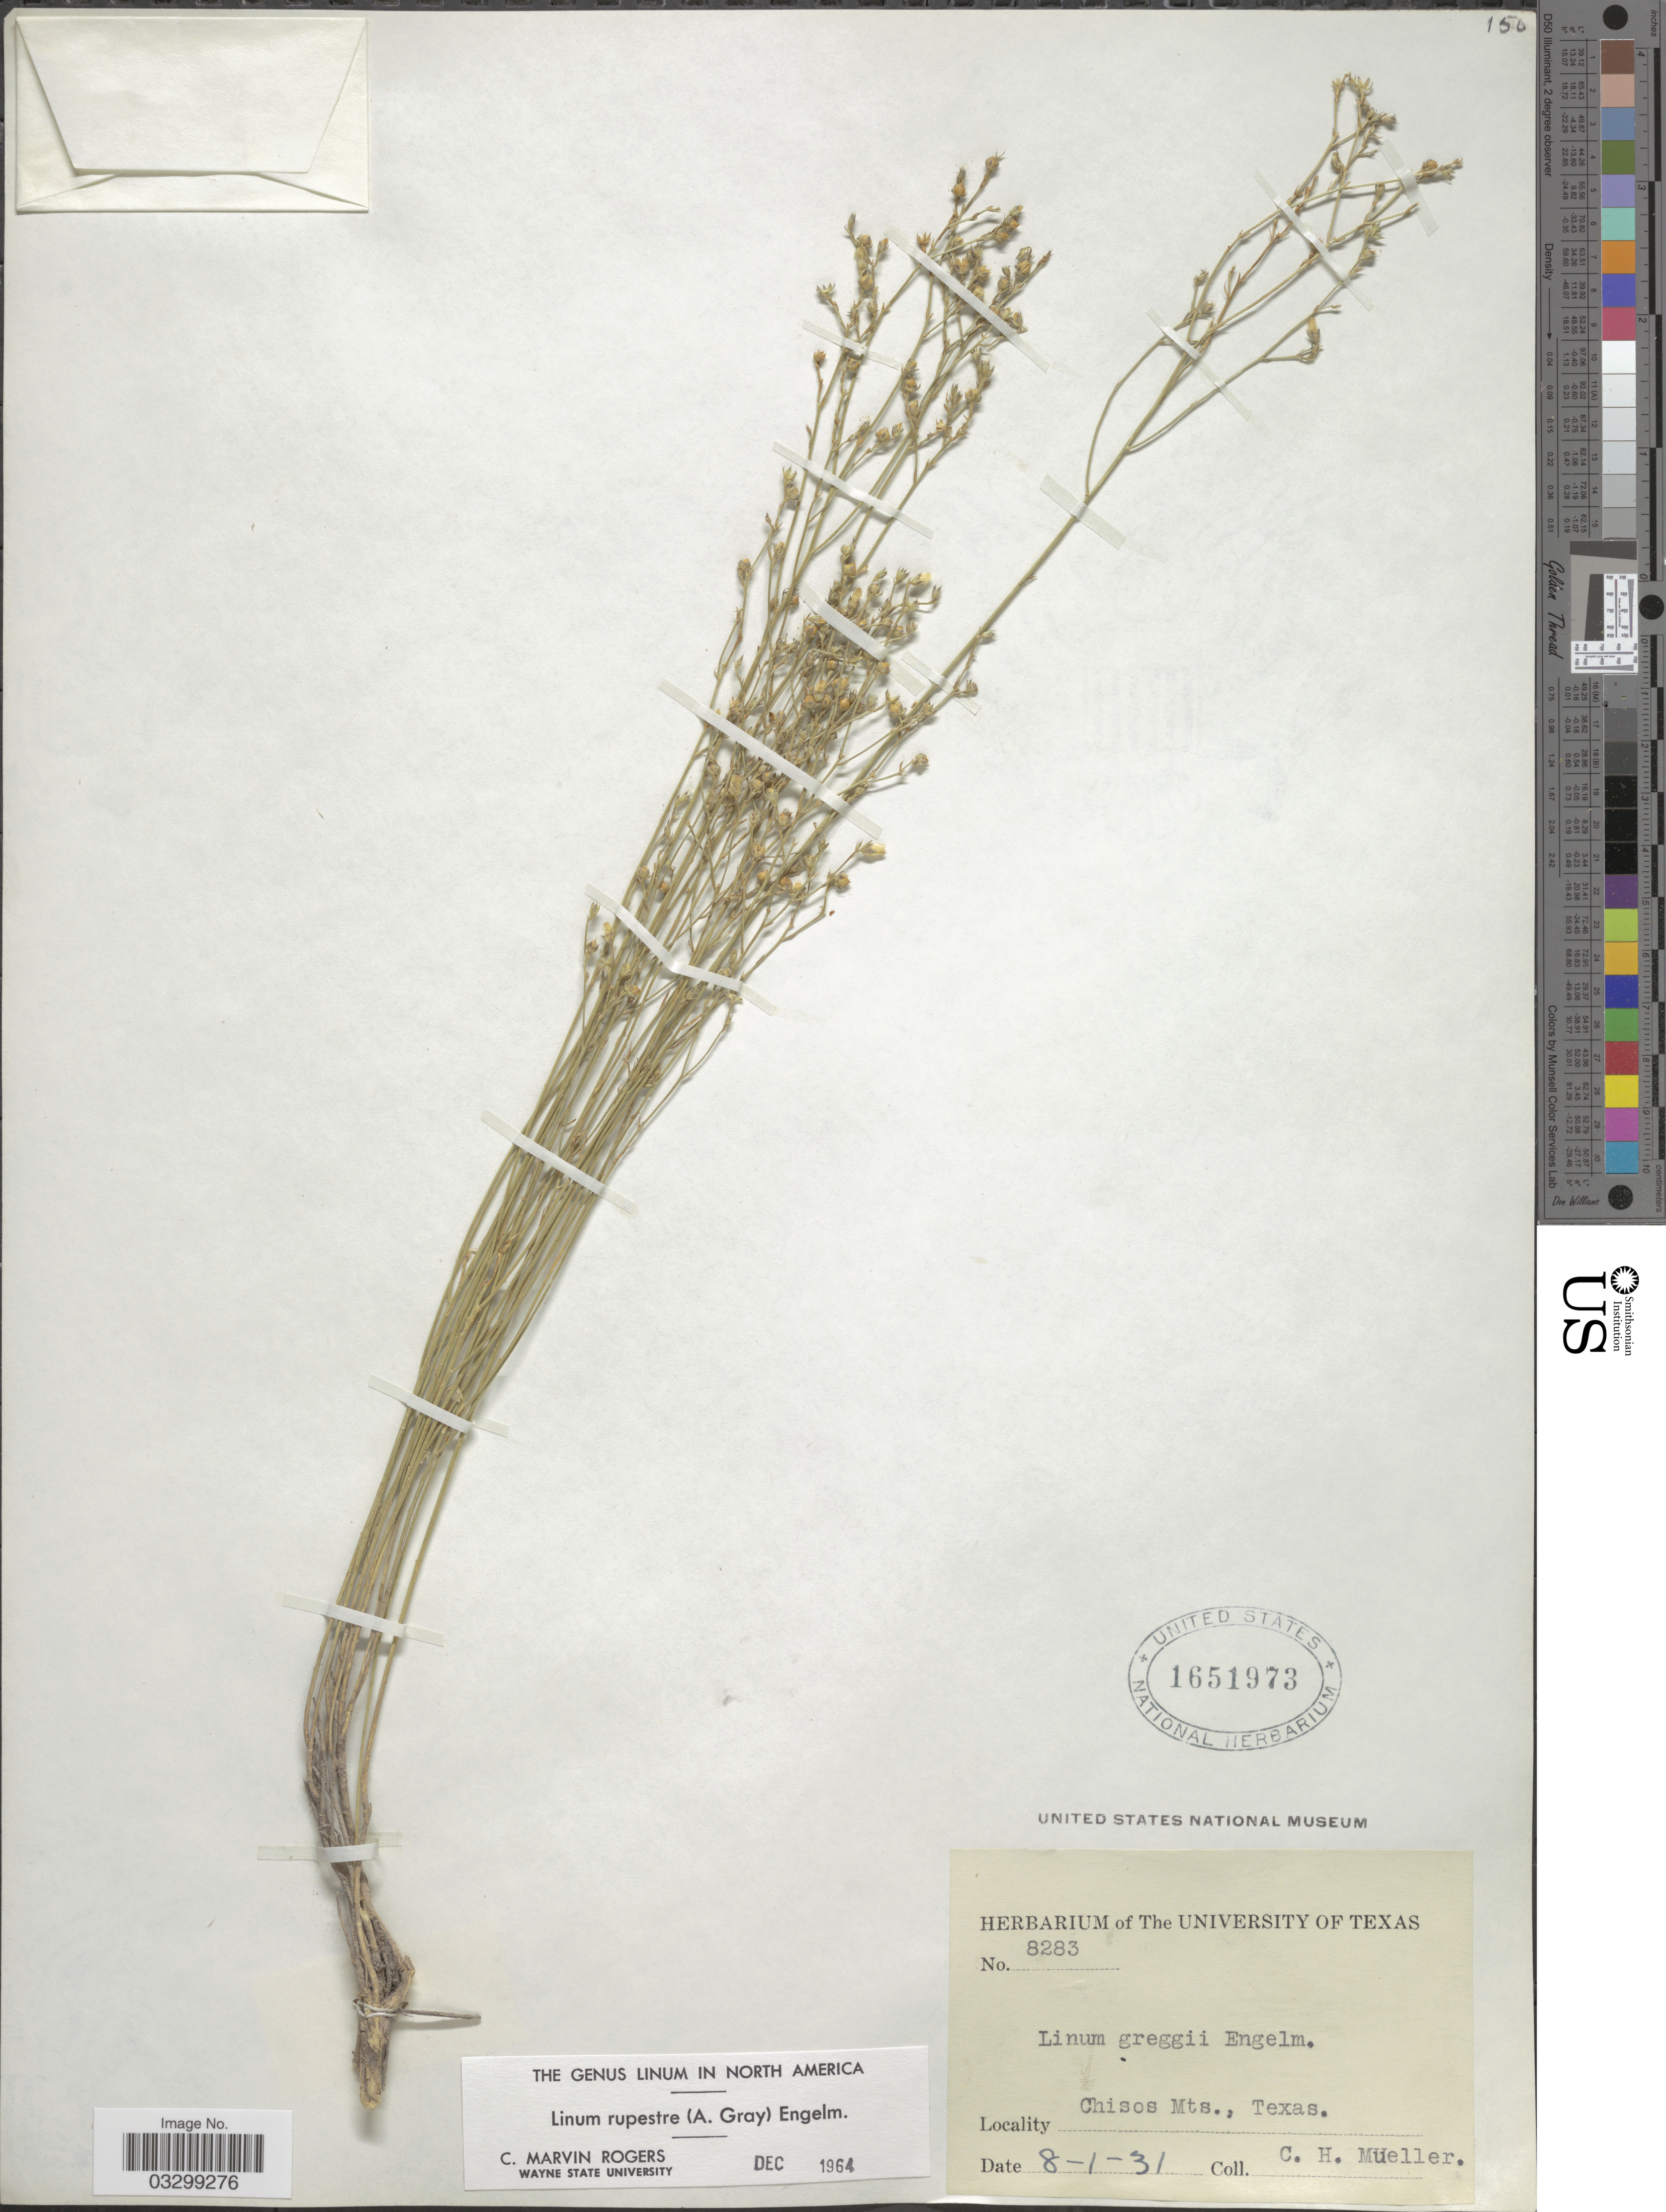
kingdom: Plantae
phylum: Tracheophyta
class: Magnoliopsida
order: Malpighiales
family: Linaceae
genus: Linum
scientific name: Linum rupestre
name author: Engelm.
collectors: C. H. Mueller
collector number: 8283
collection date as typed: Transcribed d/m/y: 1/8/31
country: United States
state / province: Texas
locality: Chisos Mts.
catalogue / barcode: US 1651973